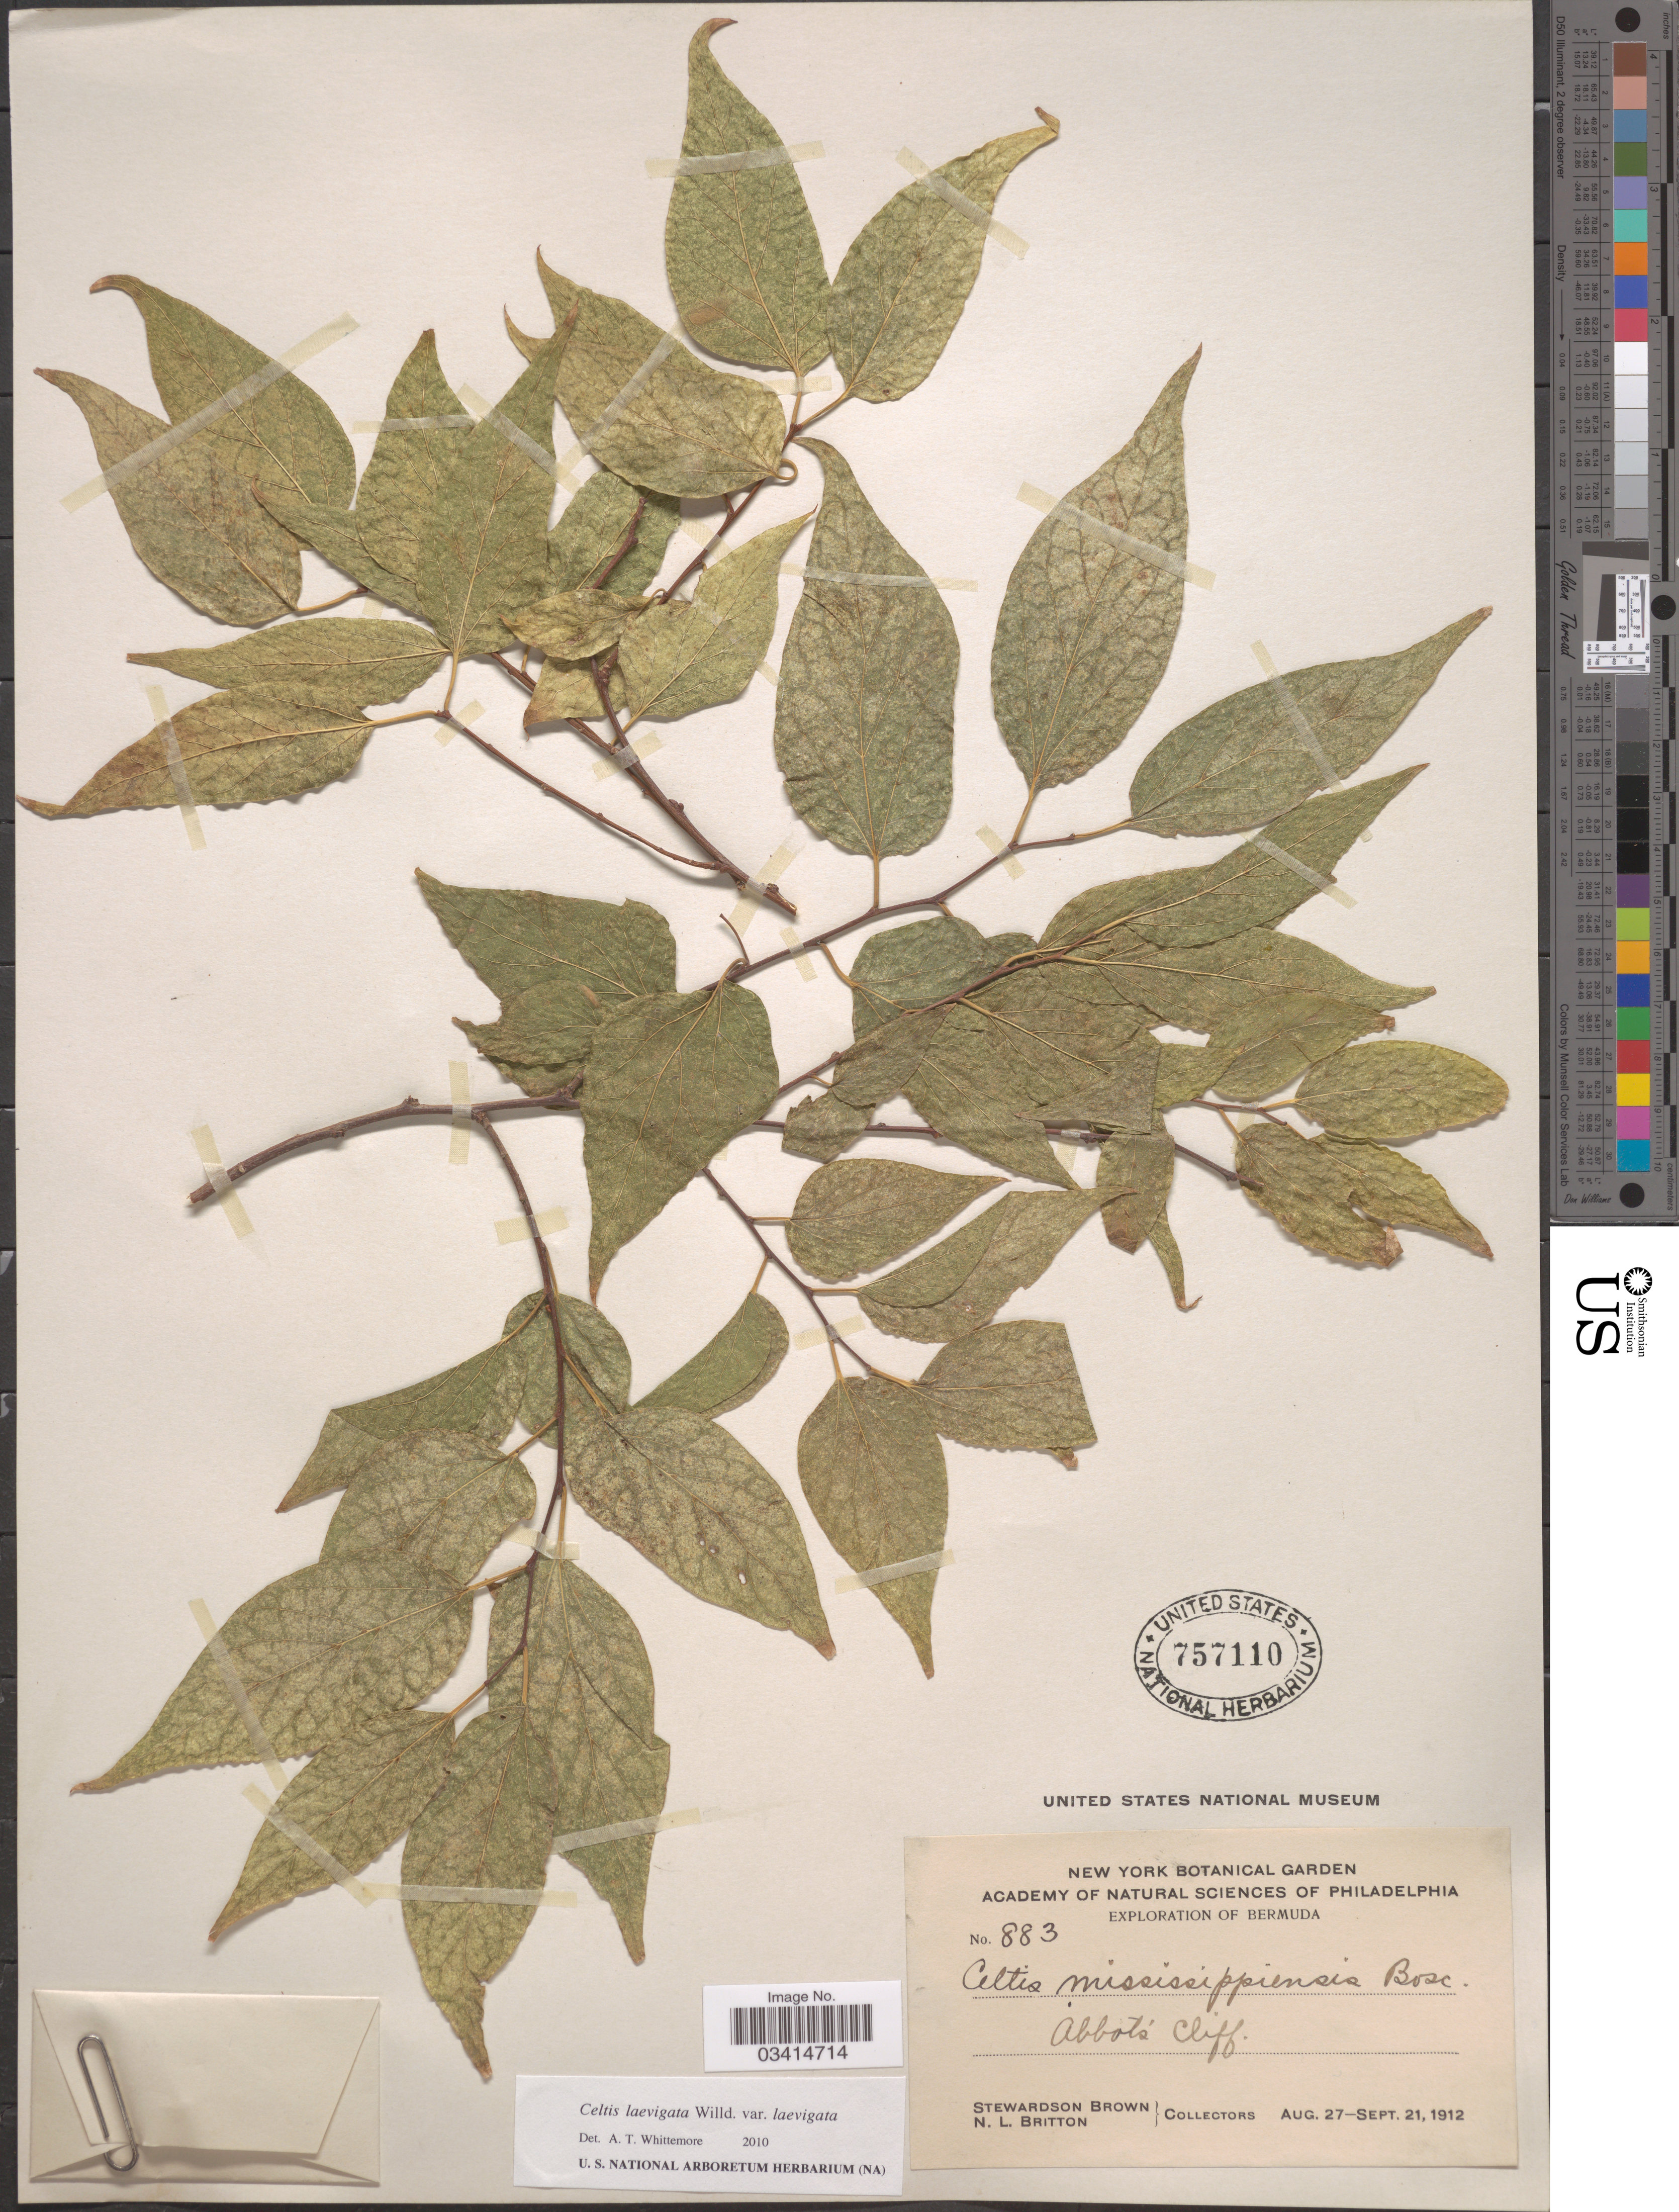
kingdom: Plantae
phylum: Tracheophyta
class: Magnoliopsida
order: Rosales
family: Cannabaceae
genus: Celtis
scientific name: Celtis laevigata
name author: Willd.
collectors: S. Brown & N. Britton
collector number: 883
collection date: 1912-08-27/1912-09-21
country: Bermuda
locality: Abbot's Cliff.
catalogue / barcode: US 757110